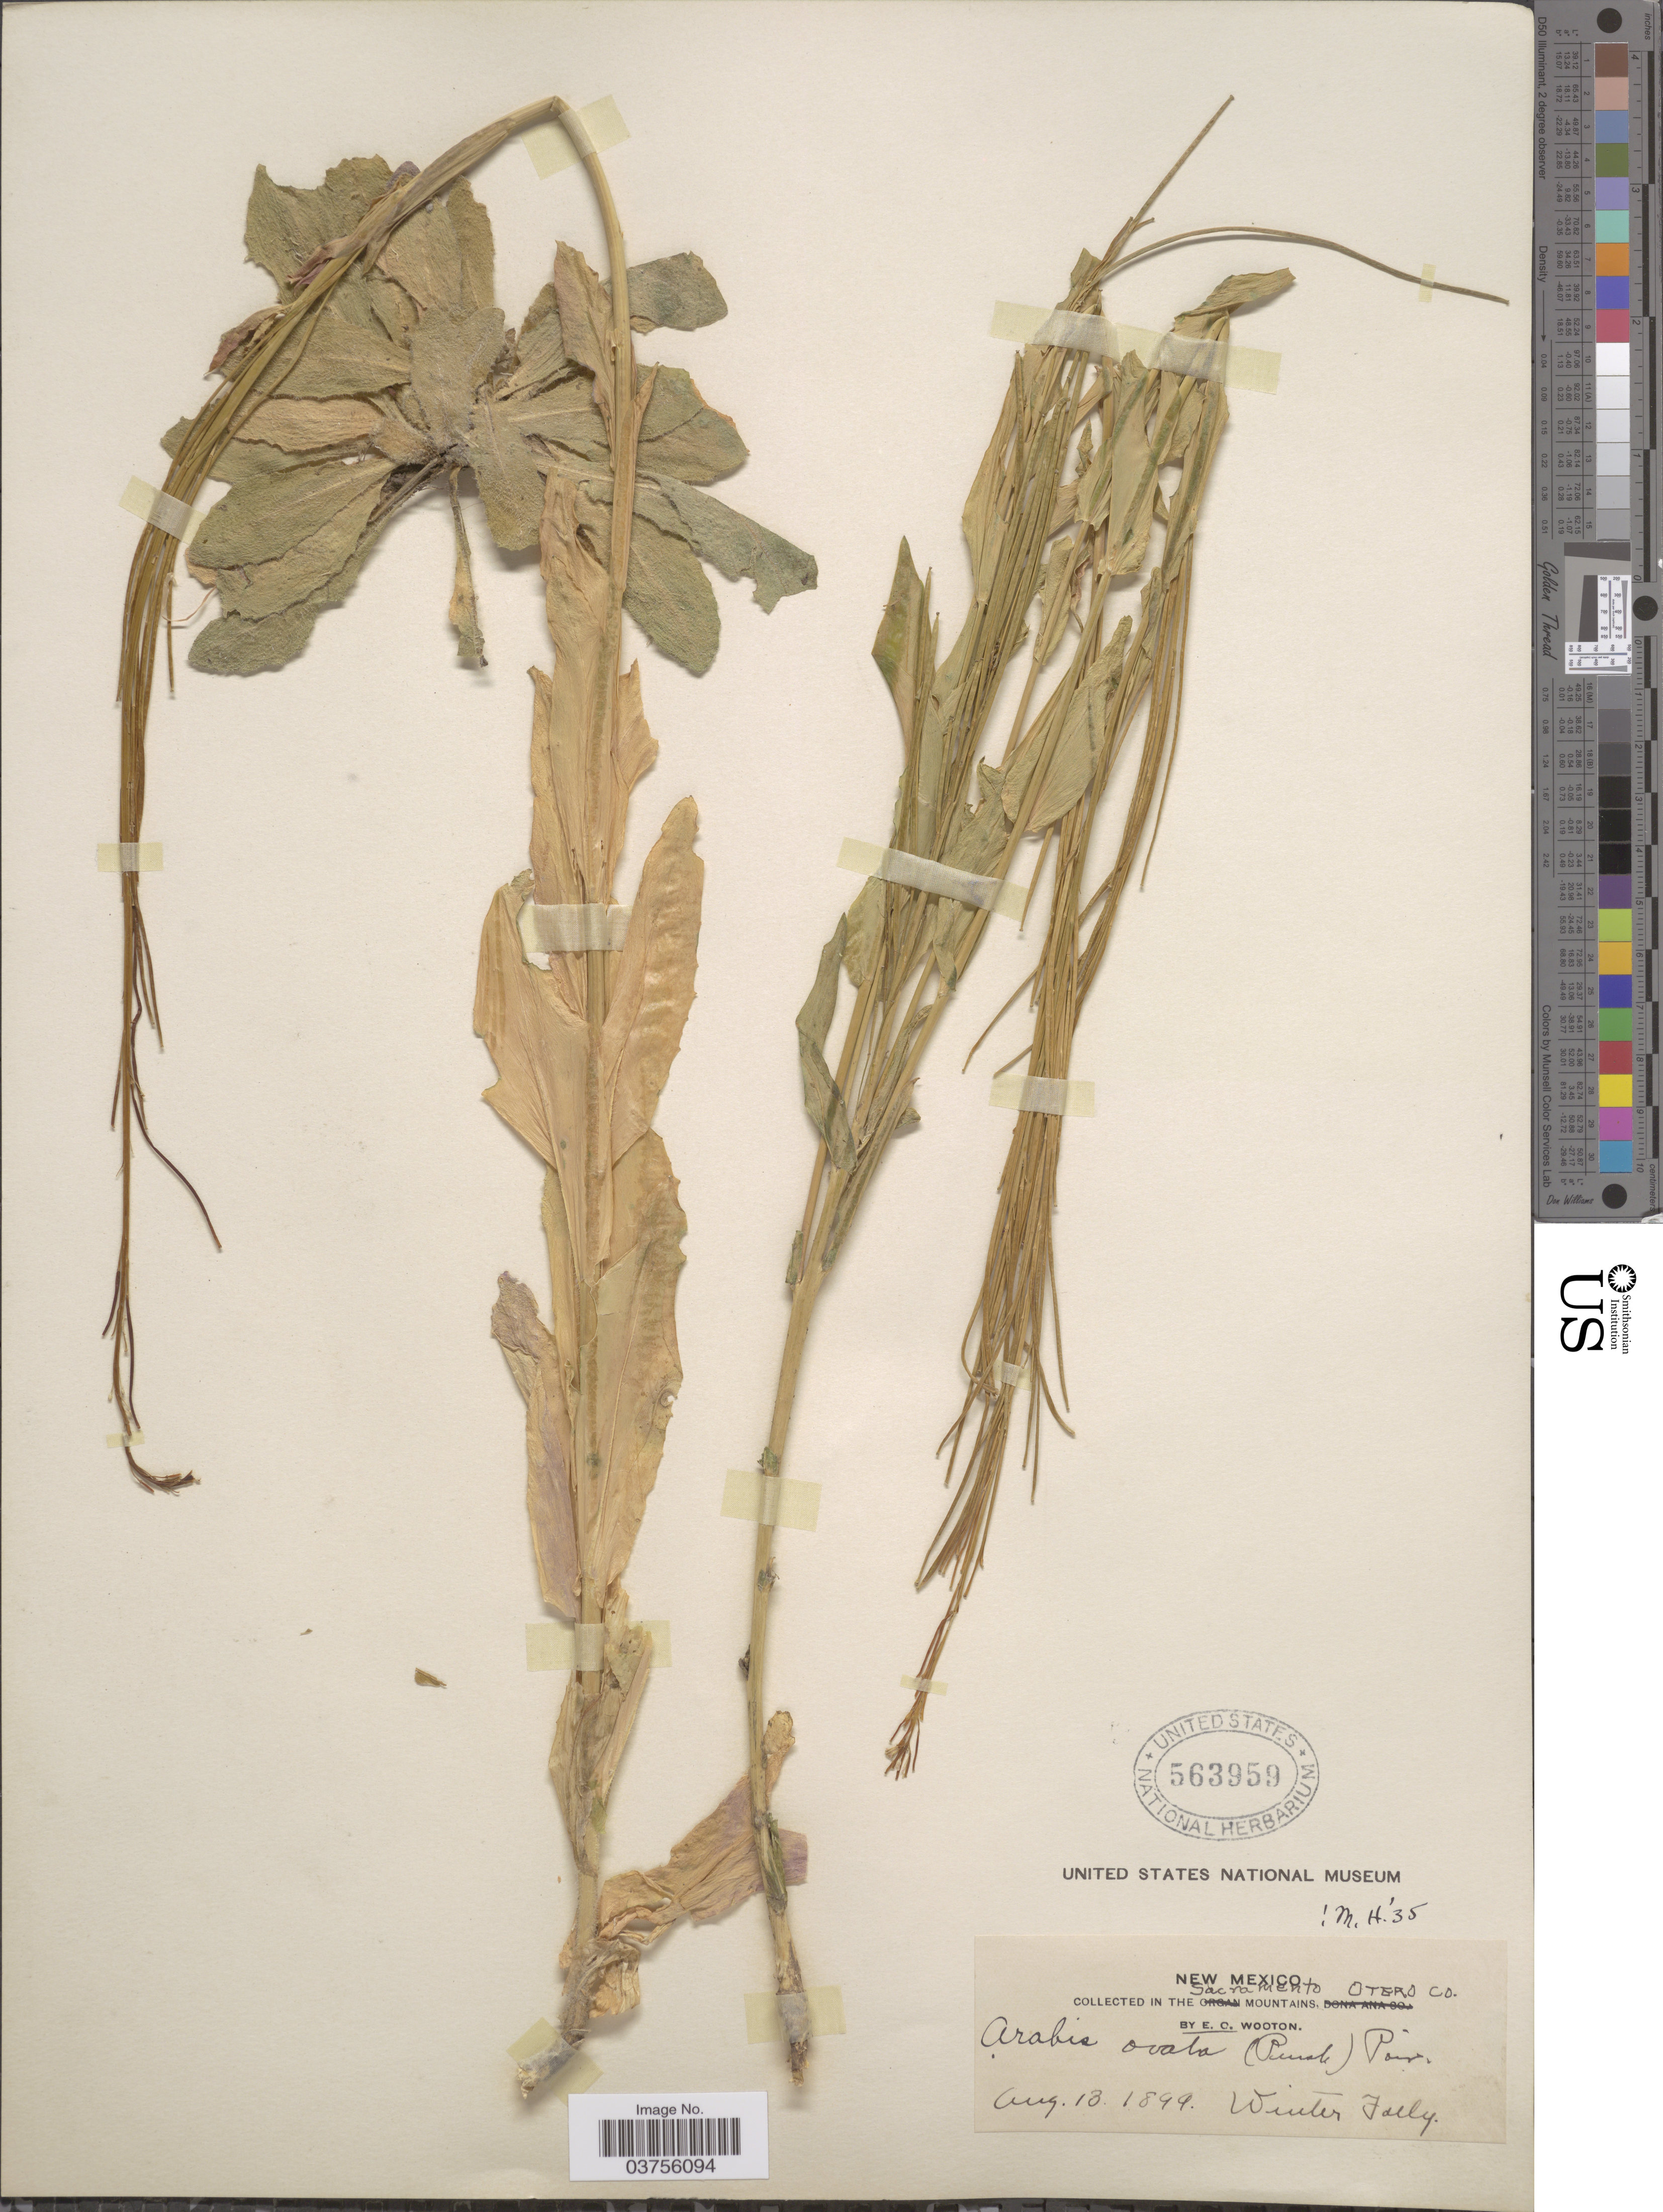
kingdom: Plantae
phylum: Tracheophyta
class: Magnoliopsida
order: Brassicales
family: Brassicaceae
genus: Turritis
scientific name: Turritis glabra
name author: L.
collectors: E. O. Wooton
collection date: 1899-08-13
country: United States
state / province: New Mexico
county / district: Otero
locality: In the Sacramento Mountains, Otero Co. Winter Fally .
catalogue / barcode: US 563959